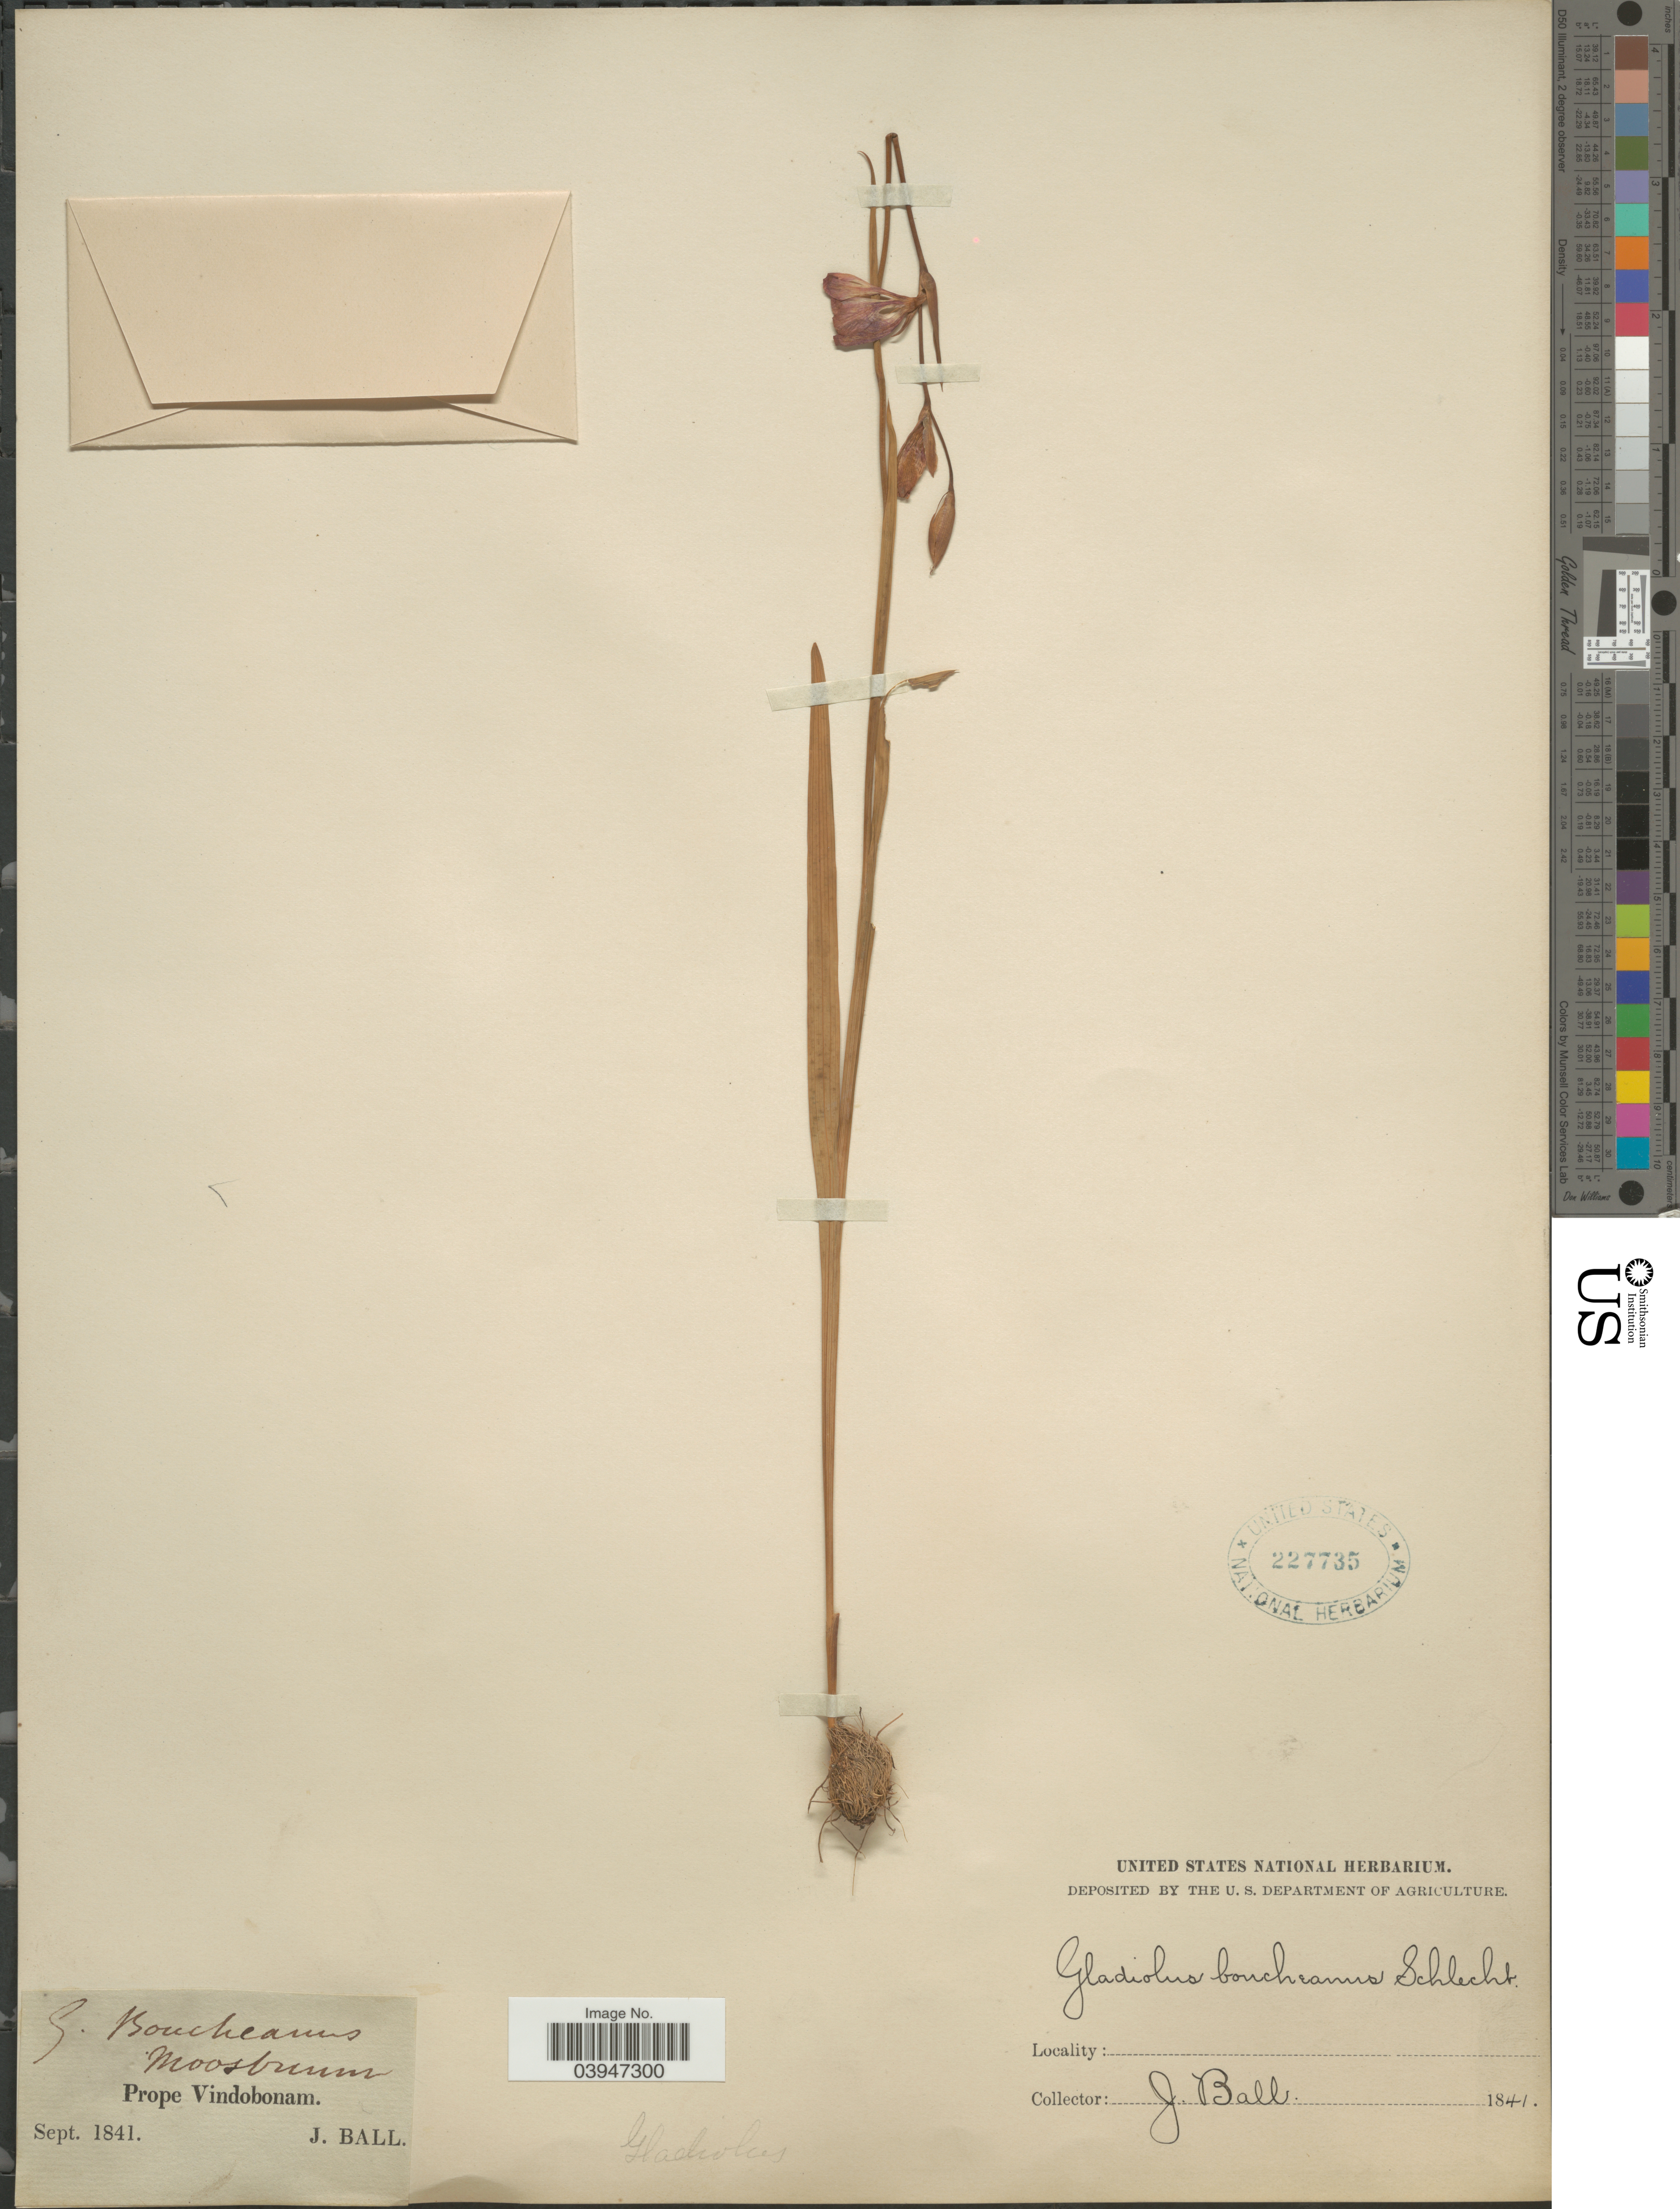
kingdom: Plantae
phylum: Tracheophyta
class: Liliopsida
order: Asparagales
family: Iridaceae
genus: Gladiolus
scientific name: Gladiolus boucheanus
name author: Schltdl.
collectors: J. Ball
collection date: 1841-09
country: Austria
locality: Prope Vindobonam.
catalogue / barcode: US 227735